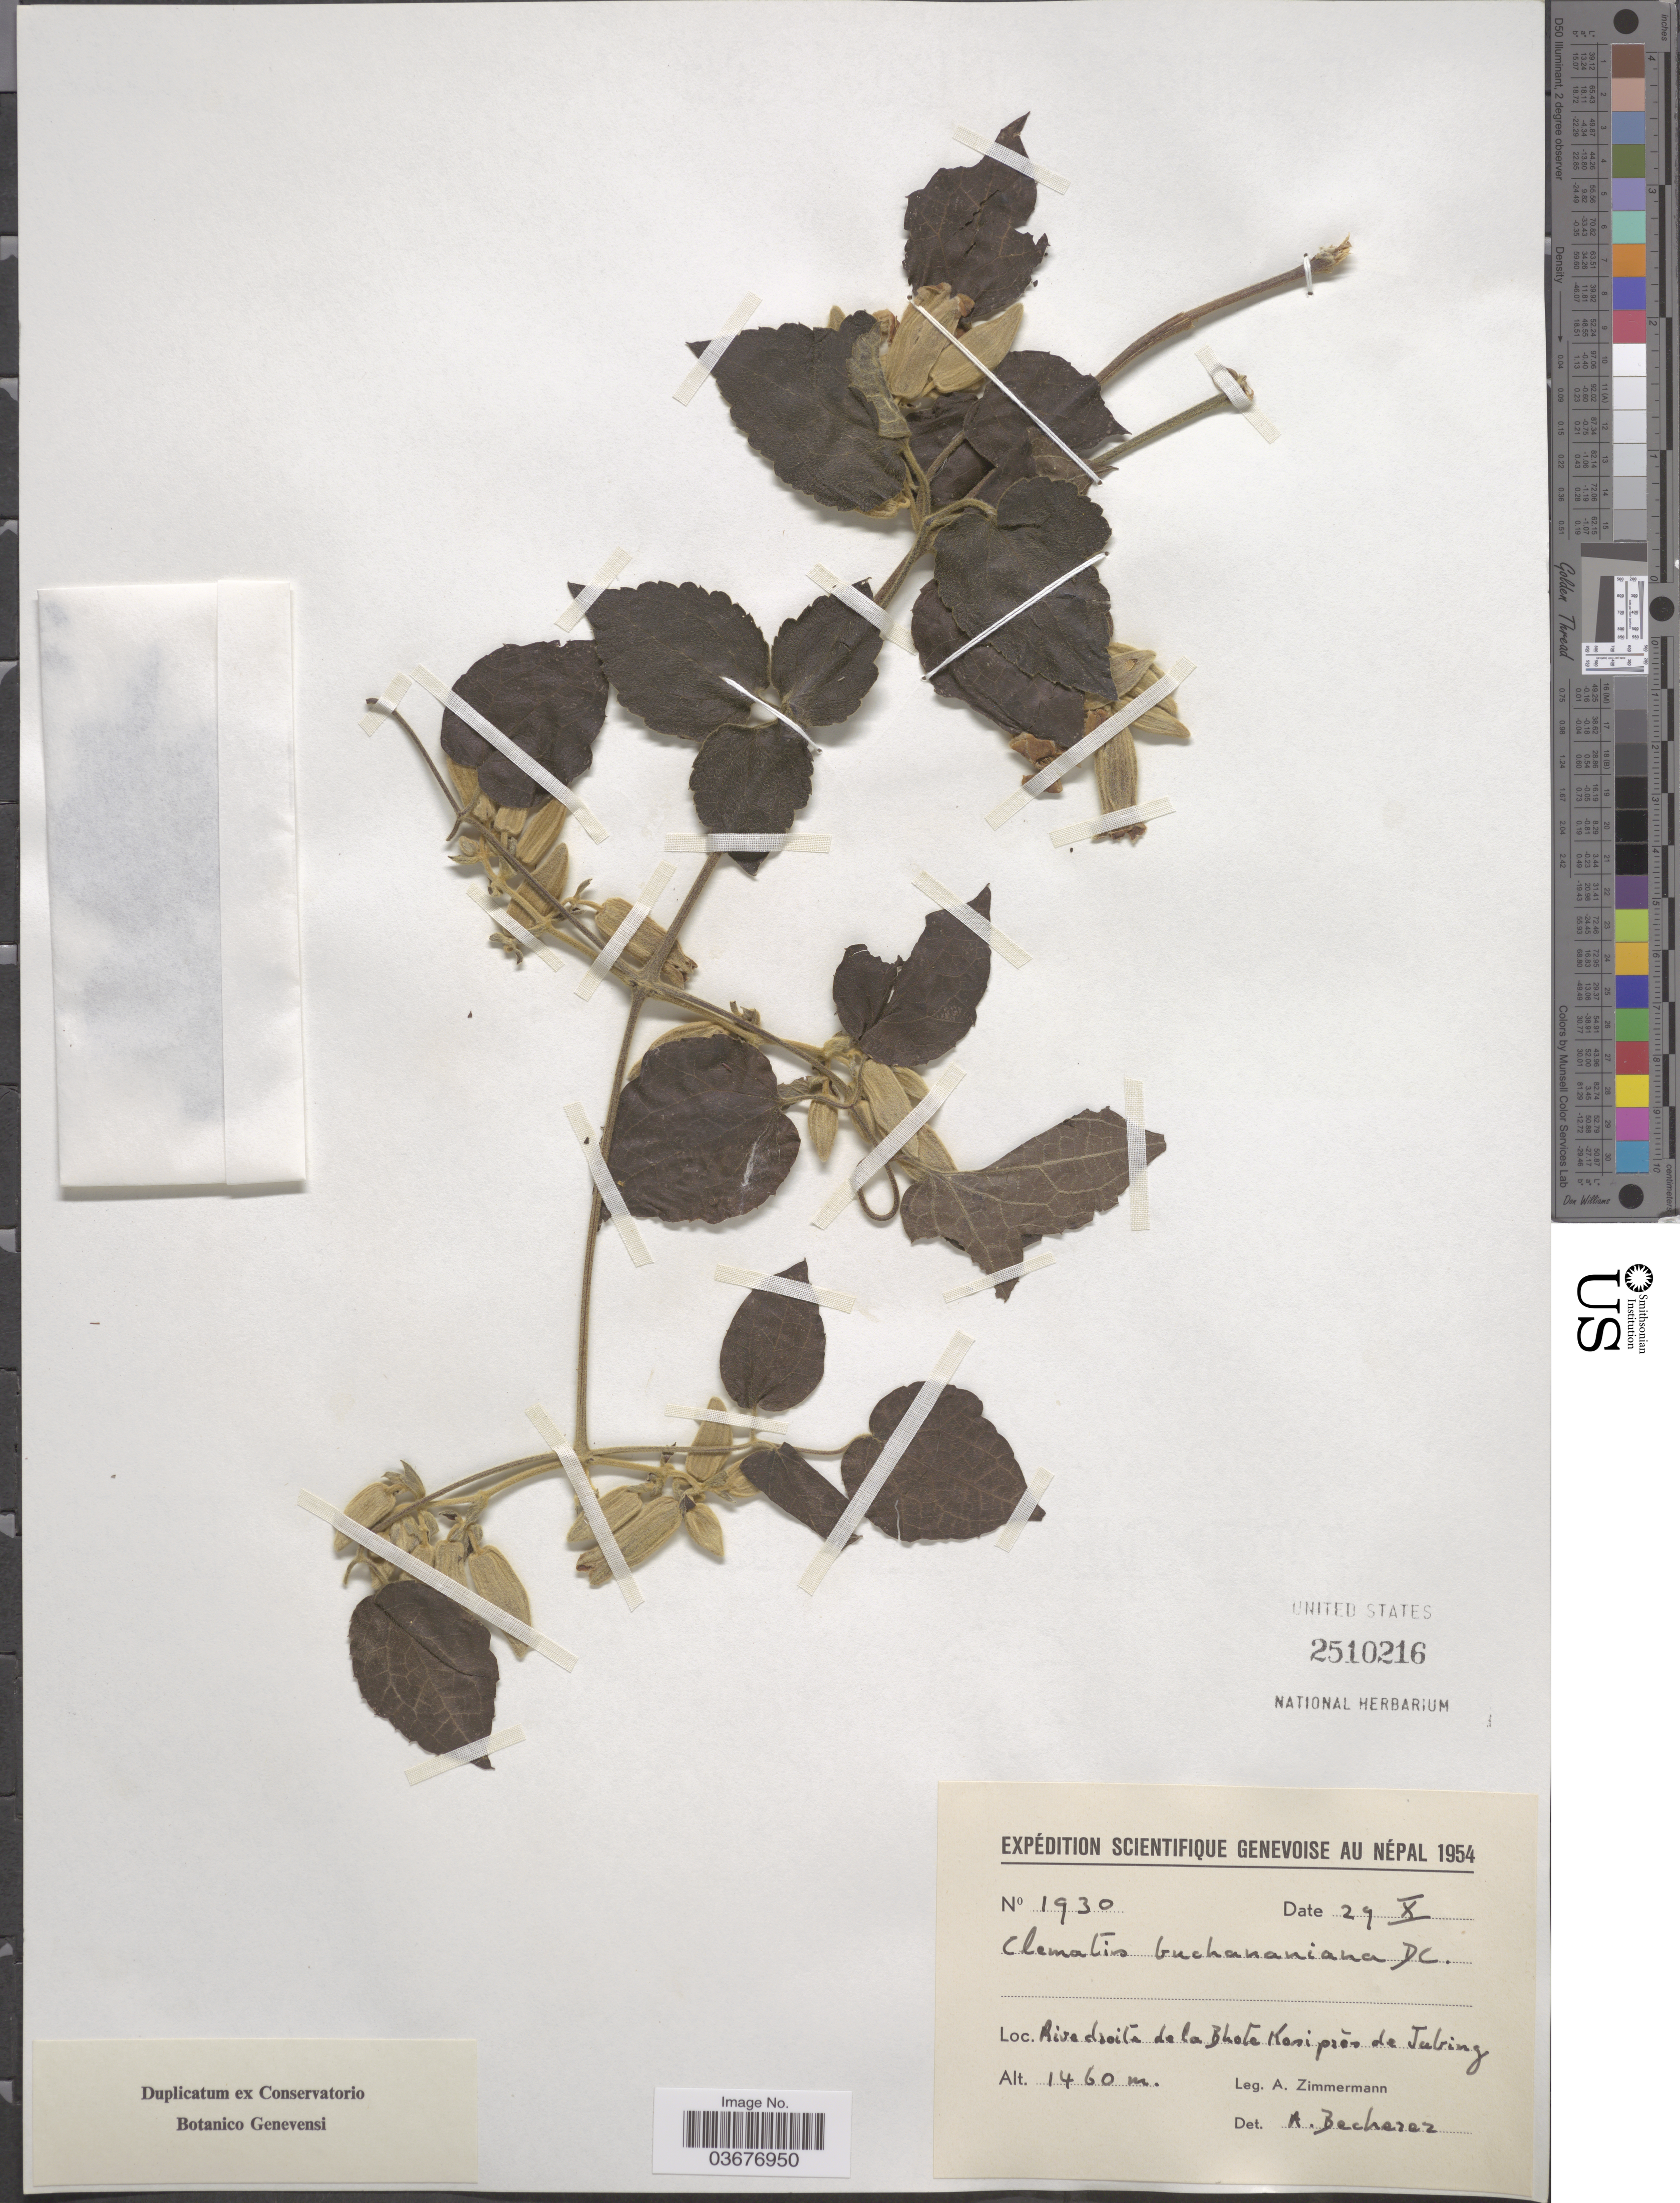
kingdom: Plantae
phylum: Tracheophyta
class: Magnoliopsida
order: Ranunculales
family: Ranunculaceae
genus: Clematis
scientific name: Clematis buchananiana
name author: DC.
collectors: A. Zimmermann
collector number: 1930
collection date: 1954-10-29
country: Nepal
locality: Riva droite de la Bhote Kosi près de Tubing.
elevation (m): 1460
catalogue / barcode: US 2510216